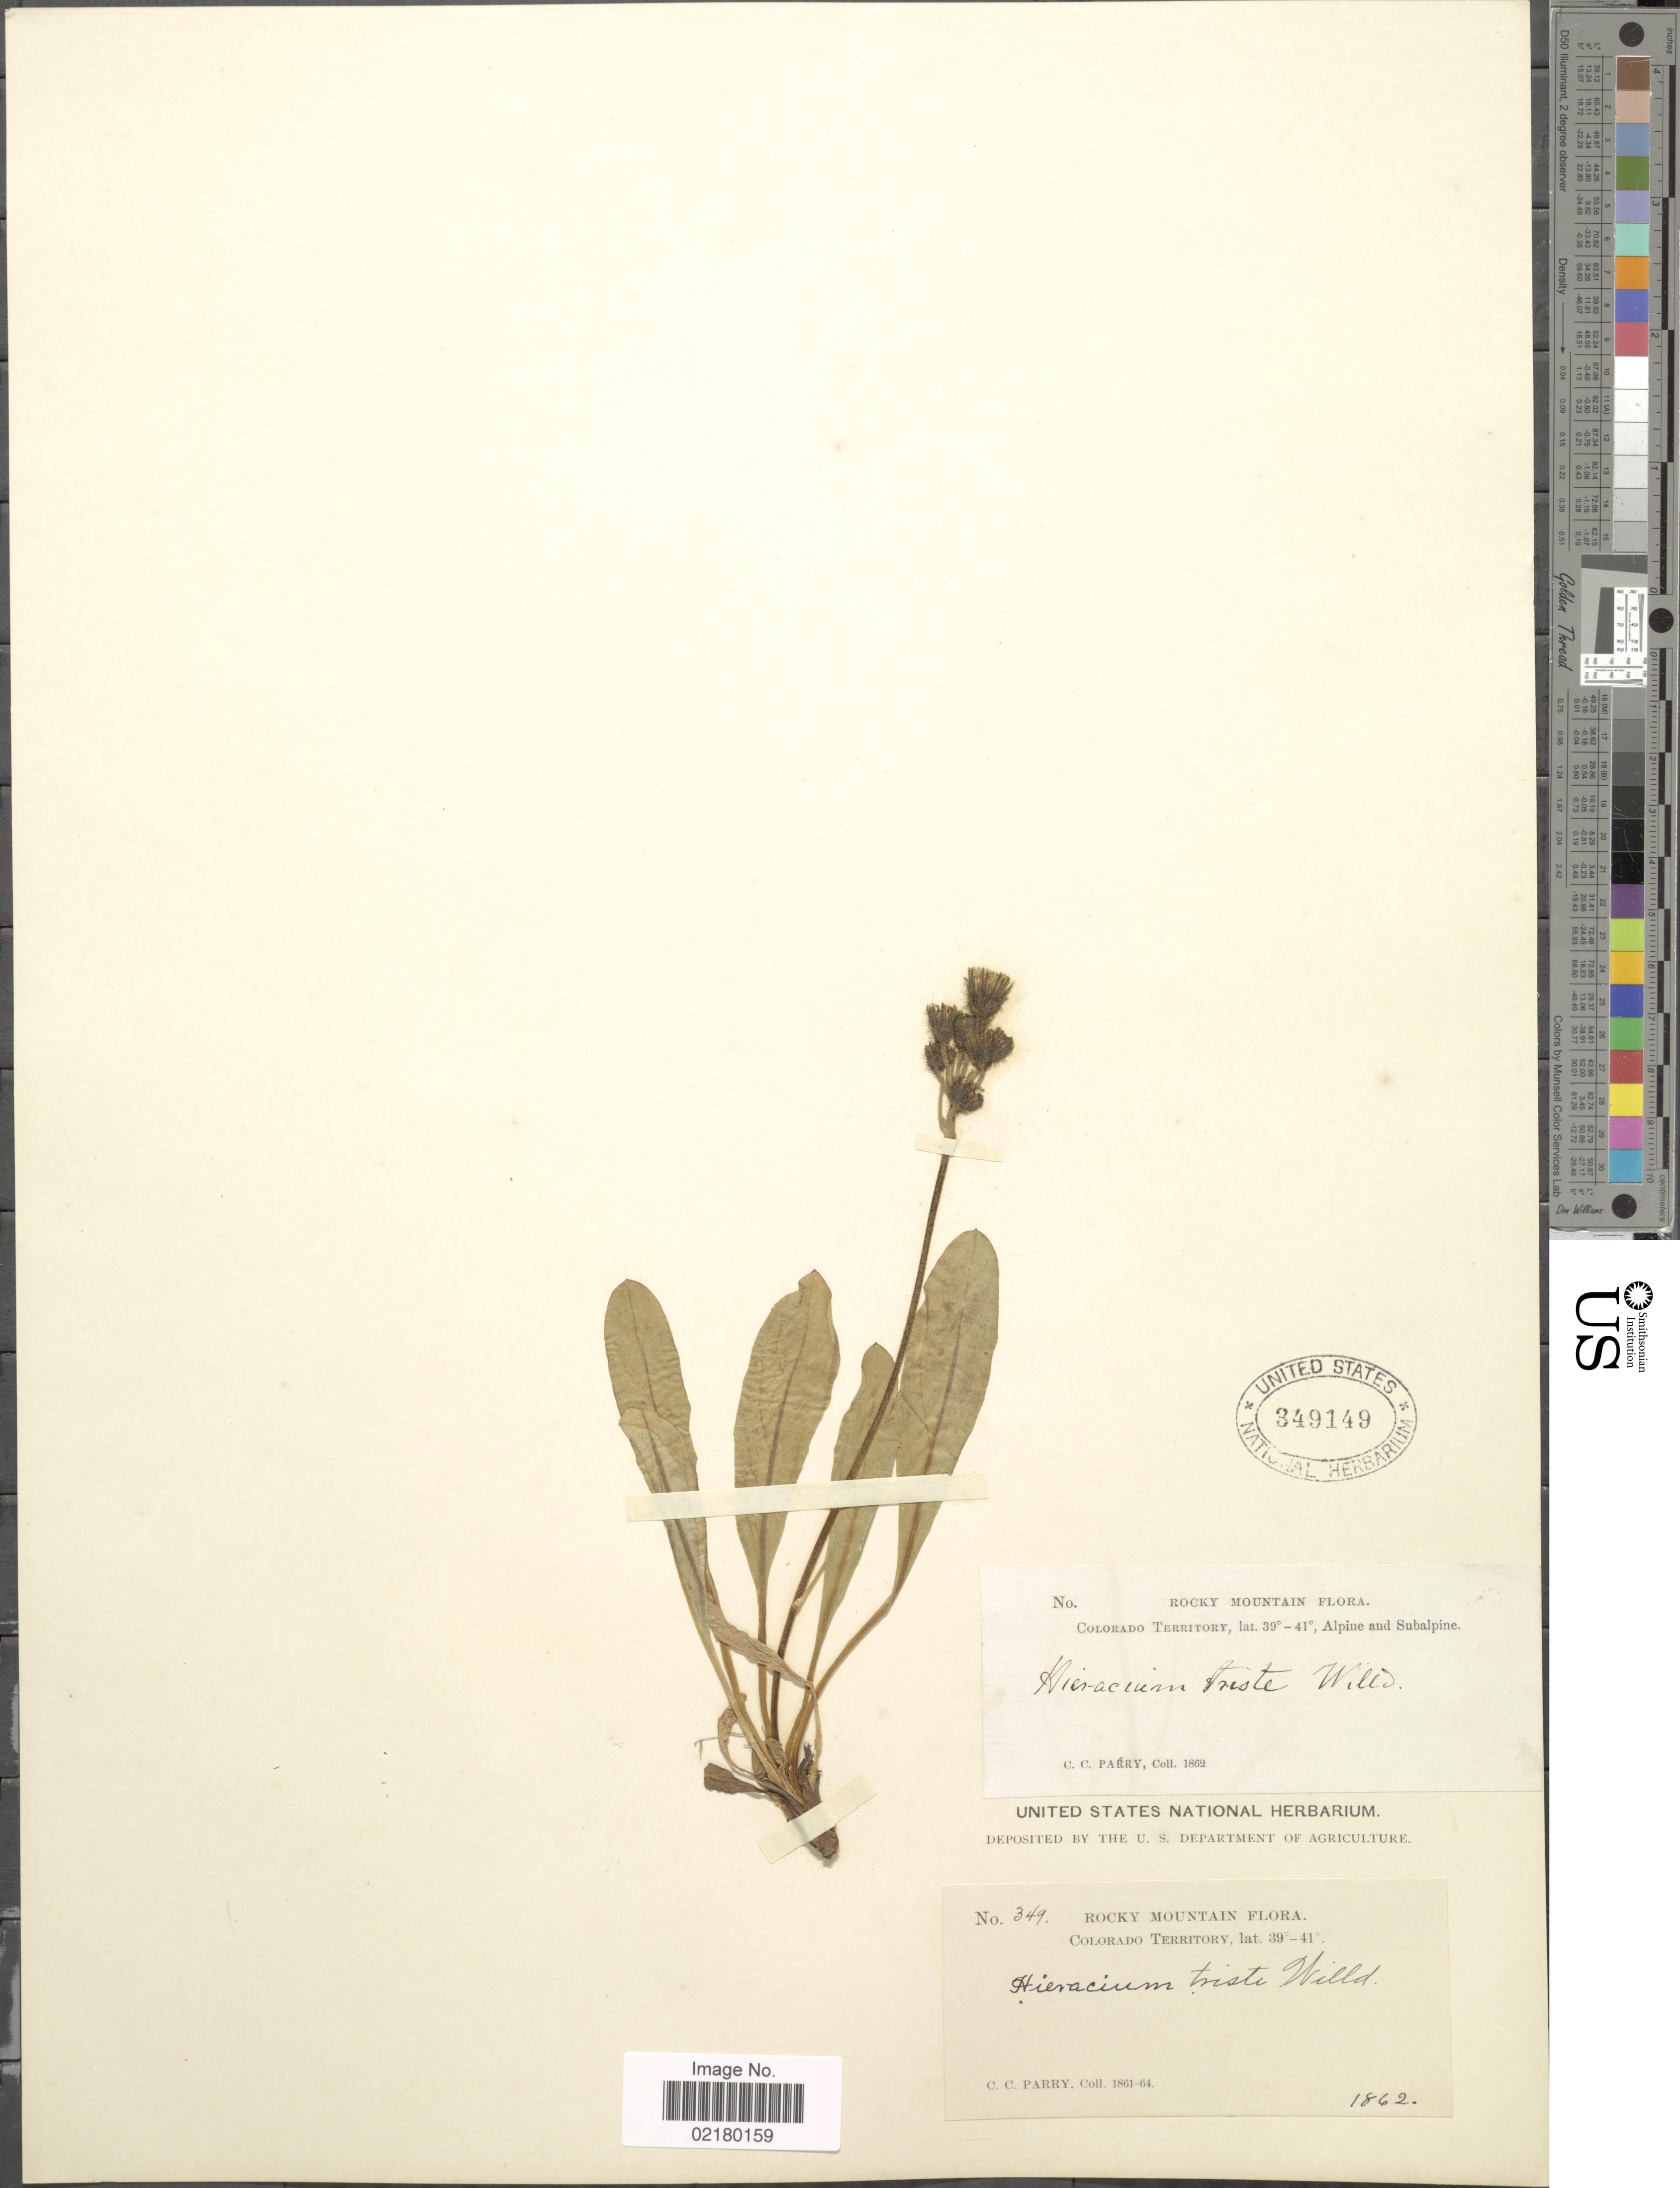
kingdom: Plantae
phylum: Tracheophyta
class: Magnoliopsida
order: Asterales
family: Asteraceae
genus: Hieracium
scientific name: Hieracium triste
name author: Willd. ex Spreng.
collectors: C. C. Parry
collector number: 349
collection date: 1862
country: United States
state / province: Colorado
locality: Rocky Mountain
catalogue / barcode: US 349149